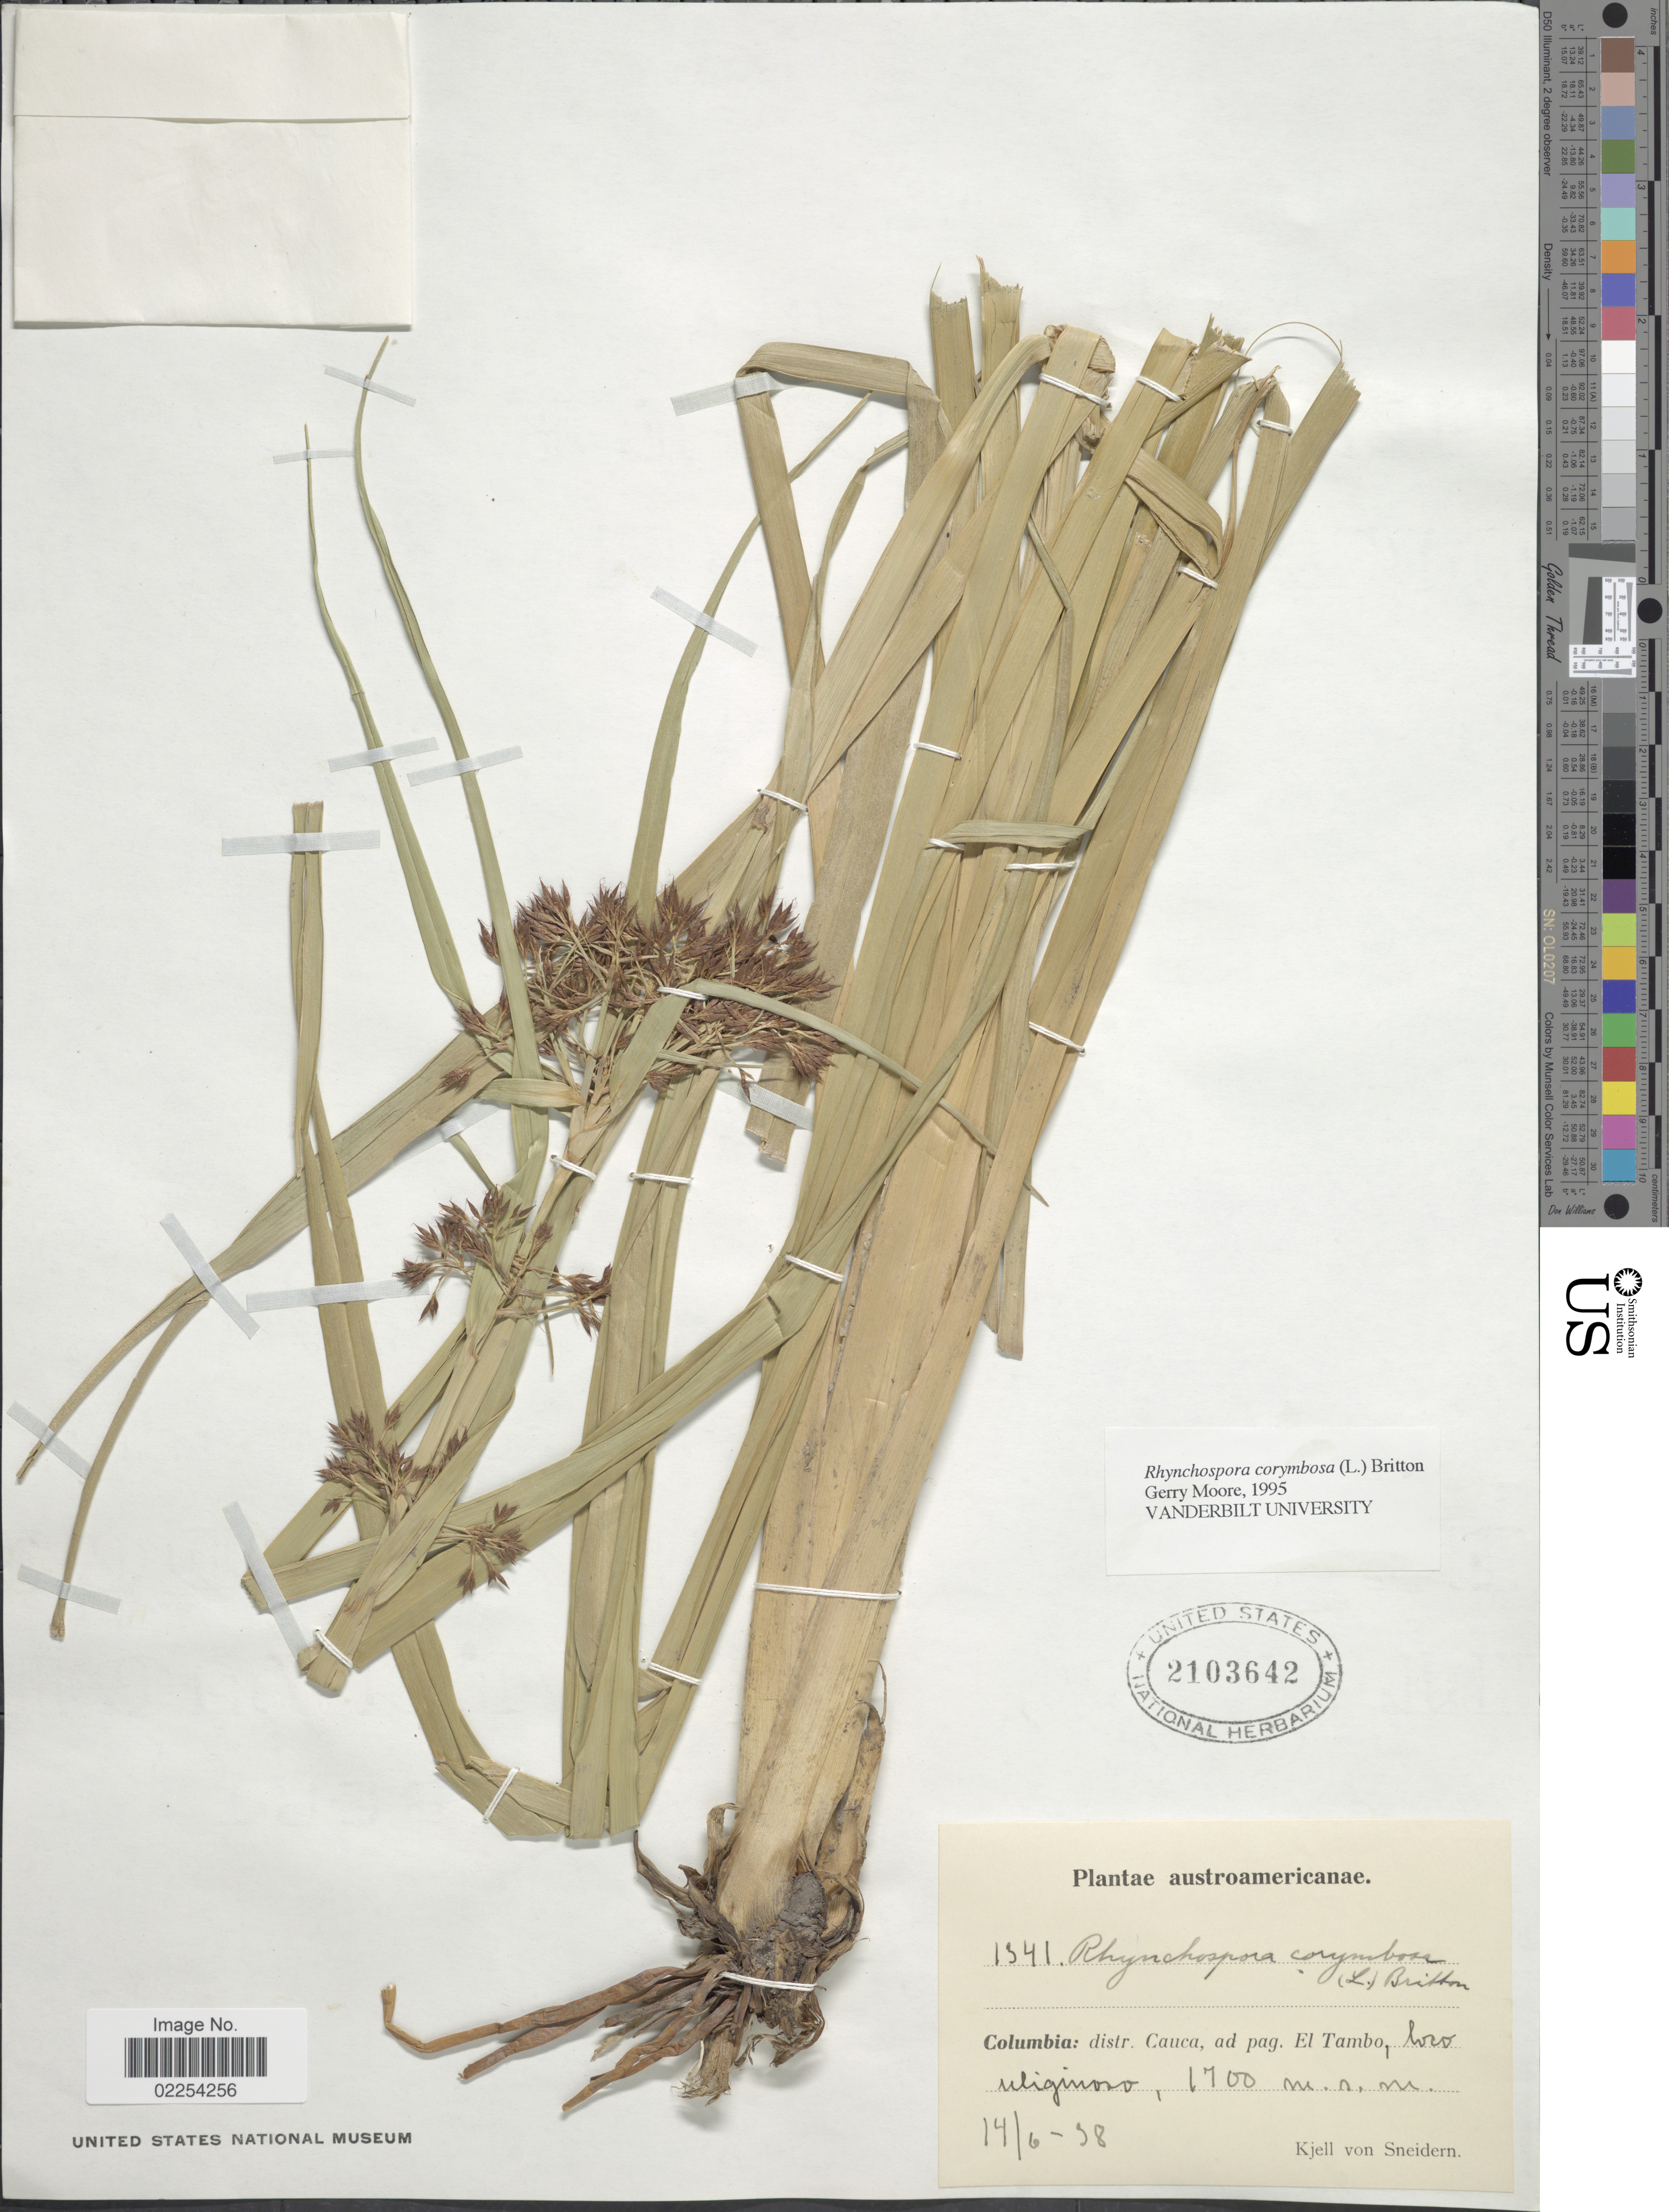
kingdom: Plantae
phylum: Tracheophyta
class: Liliopsida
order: Poales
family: Cyperaceae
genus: Rhynchospora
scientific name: Rhynchospora corymbosa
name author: (L.) Britton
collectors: K. von Sneidern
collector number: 1341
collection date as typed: Transcribed d/m/y: 14/6/38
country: Colombia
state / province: Cauca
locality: Columbia: distr. Cauca, ad pag, El Tambo, loco uliginoso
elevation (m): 1700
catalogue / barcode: US 2103642